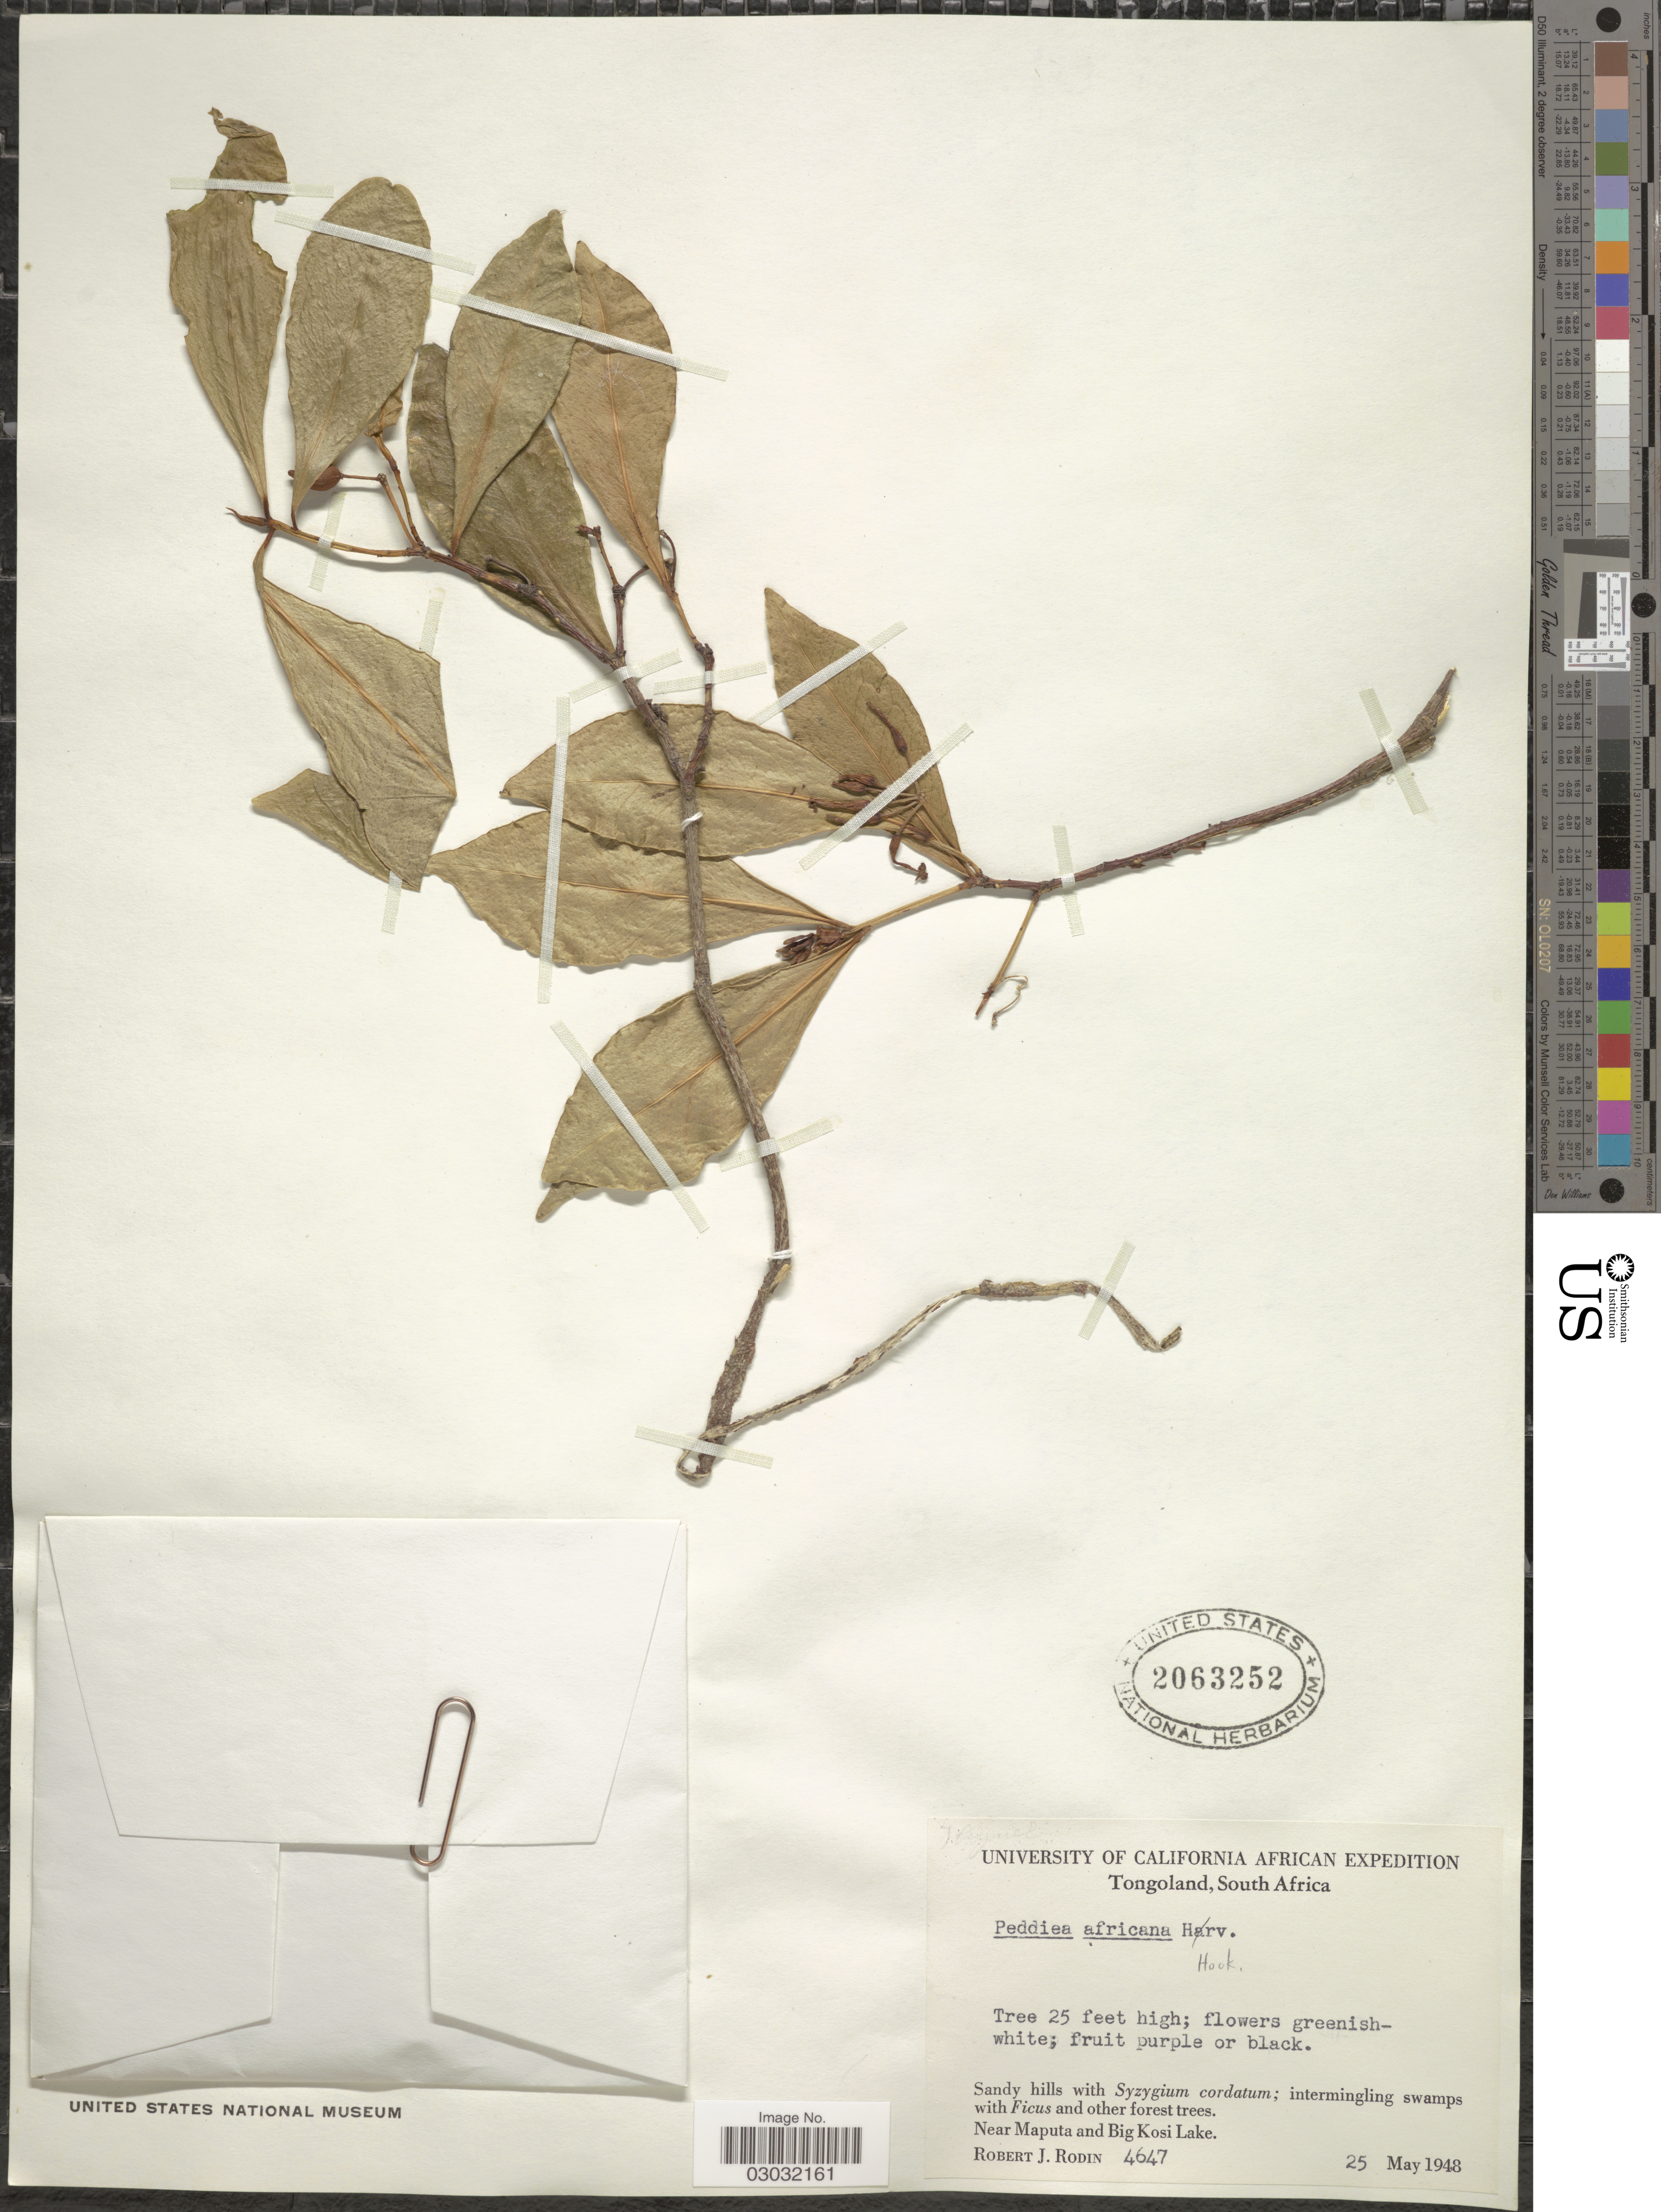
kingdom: Plantae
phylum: Tracheophyta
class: Magnoliopsida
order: Malvales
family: Thymelaeaceae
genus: Peddiea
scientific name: Peddiea africana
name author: Hook.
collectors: R. J. Rodin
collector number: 4647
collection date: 1948-05-25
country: South Africa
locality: Tongoland. Near Maputa and Big Kosi Lake.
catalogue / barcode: US 2063252